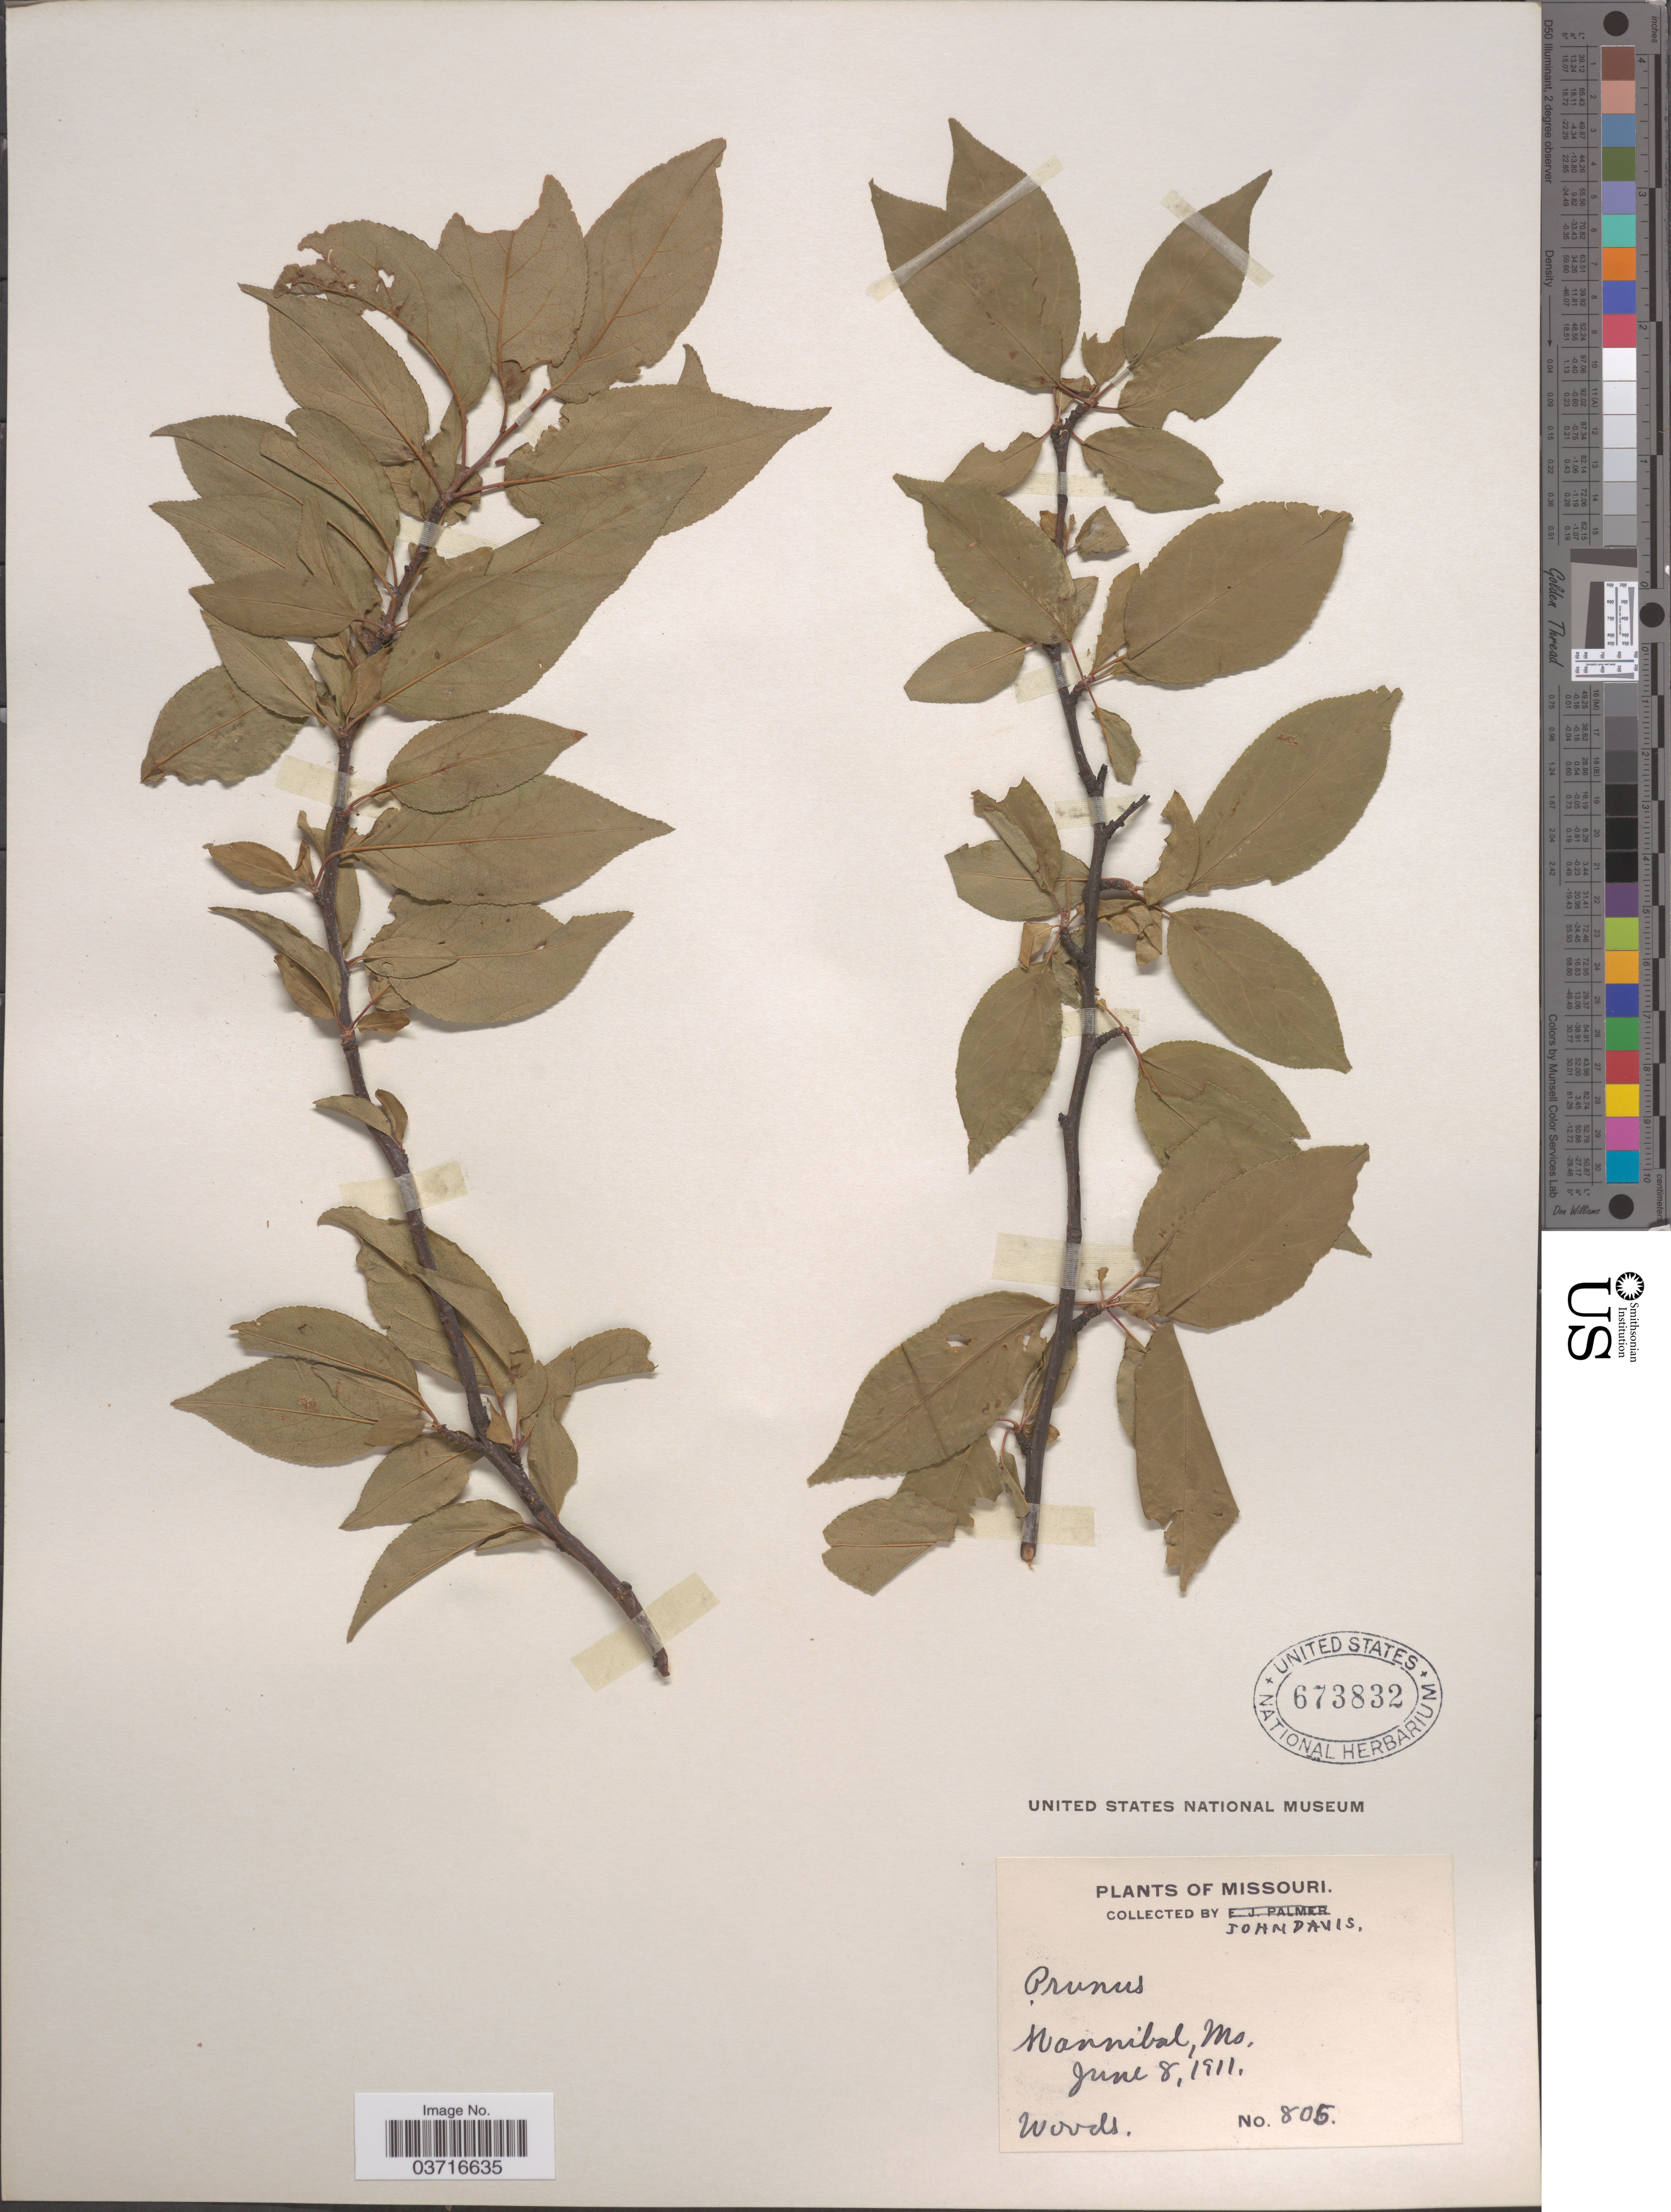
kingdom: Plantae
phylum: Tracheophyta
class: Magnoliopsida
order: Rosales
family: Rosaceae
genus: Prunus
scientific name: Prunus sp.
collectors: J. Davis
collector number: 805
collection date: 1911-06-08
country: United States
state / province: Missouri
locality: Hannibal.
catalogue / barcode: US 673832